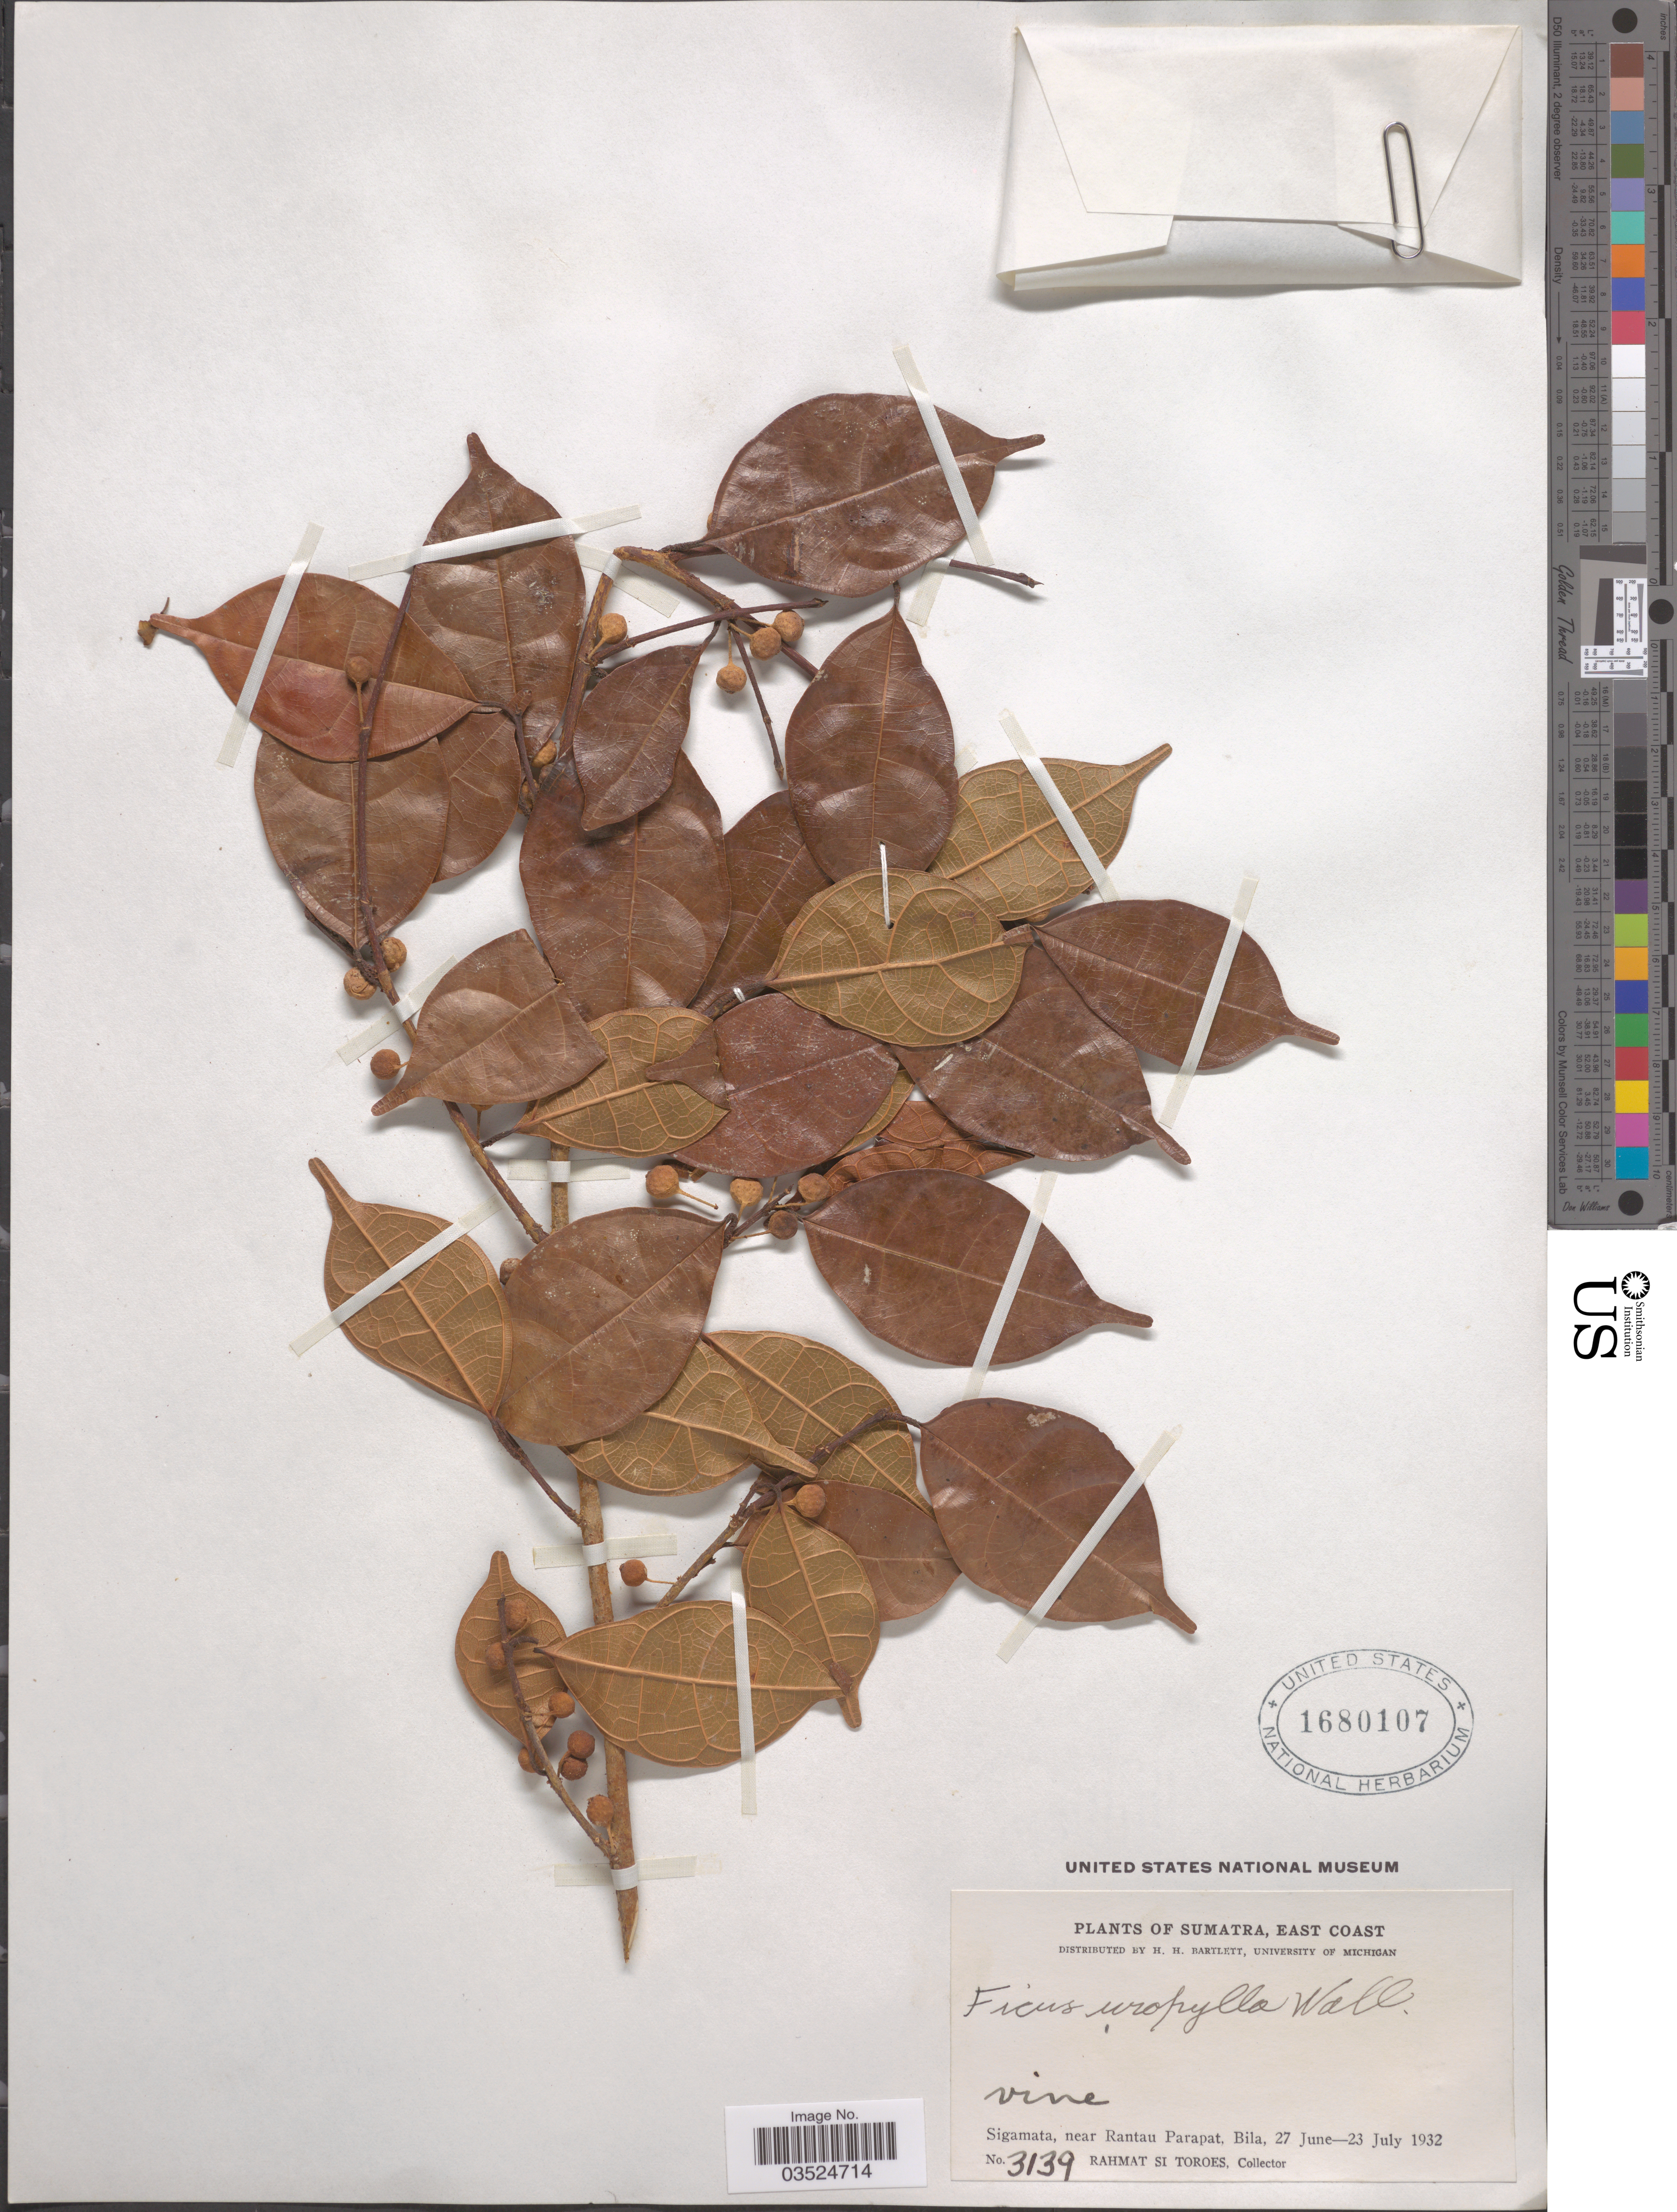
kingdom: Plantae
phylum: Tracheophyta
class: Magnoliopsida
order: Rosales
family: Moraceae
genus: Ficus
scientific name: Ficus urophylla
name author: Wall. ex Miq.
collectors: Rahmat Si Boeea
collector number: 3139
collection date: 1932-06-27/1932-07-23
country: Indonesia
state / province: Sumatra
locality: East Coast. Sigamata, near Rantau Parapat, Bila.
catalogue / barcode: US 1680107